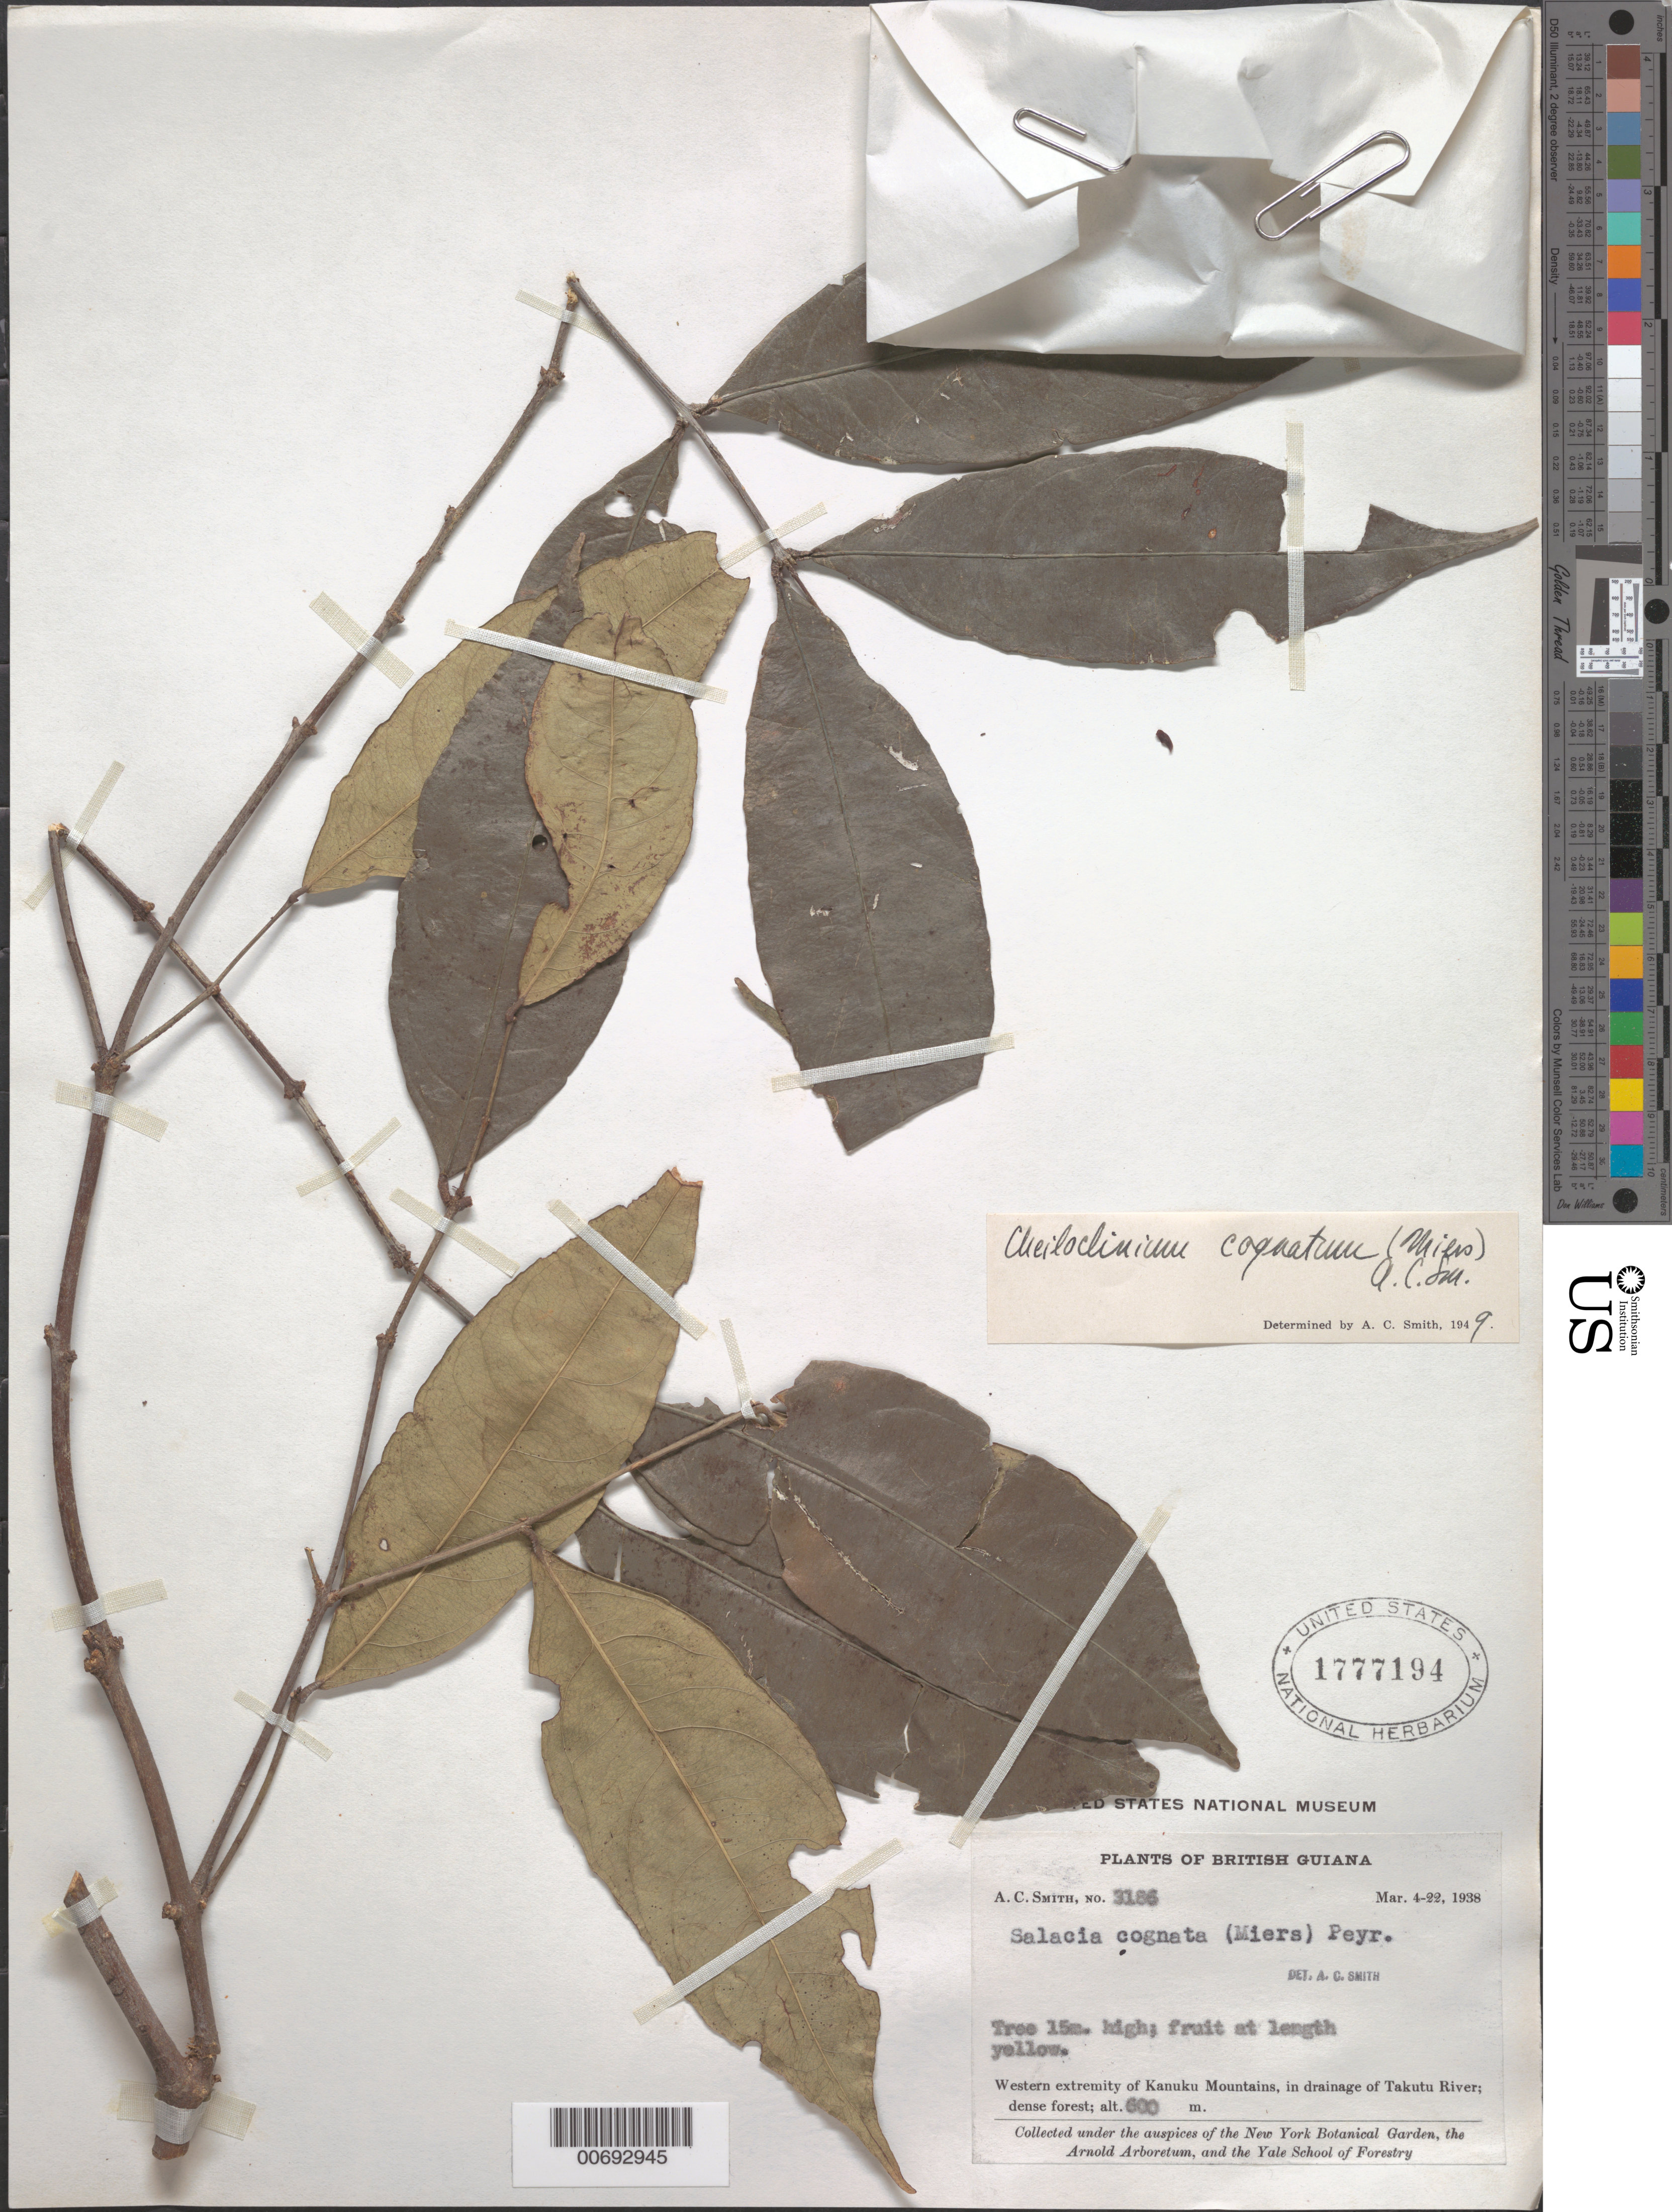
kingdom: Plantae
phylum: Tracheophyta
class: Magnoliopsida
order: Celastrales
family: Celastraceae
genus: Cheiloclinium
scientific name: Cheiloclinium cognatum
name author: (Miers) A.C. Sm.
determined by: Smith, A. C.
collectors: A. C. Smith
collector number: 3186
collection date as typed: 4-Mar-38 to 22-Mar-38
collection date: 1938-03-04/1938-03-22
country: Guyana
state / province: U. Takutu-U. Essequibo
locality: Kanuku Mts., drainage of Takutu R., western extremity of Kanuku Mountains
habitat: Dense forest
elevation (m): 600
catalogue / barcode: US 1777194